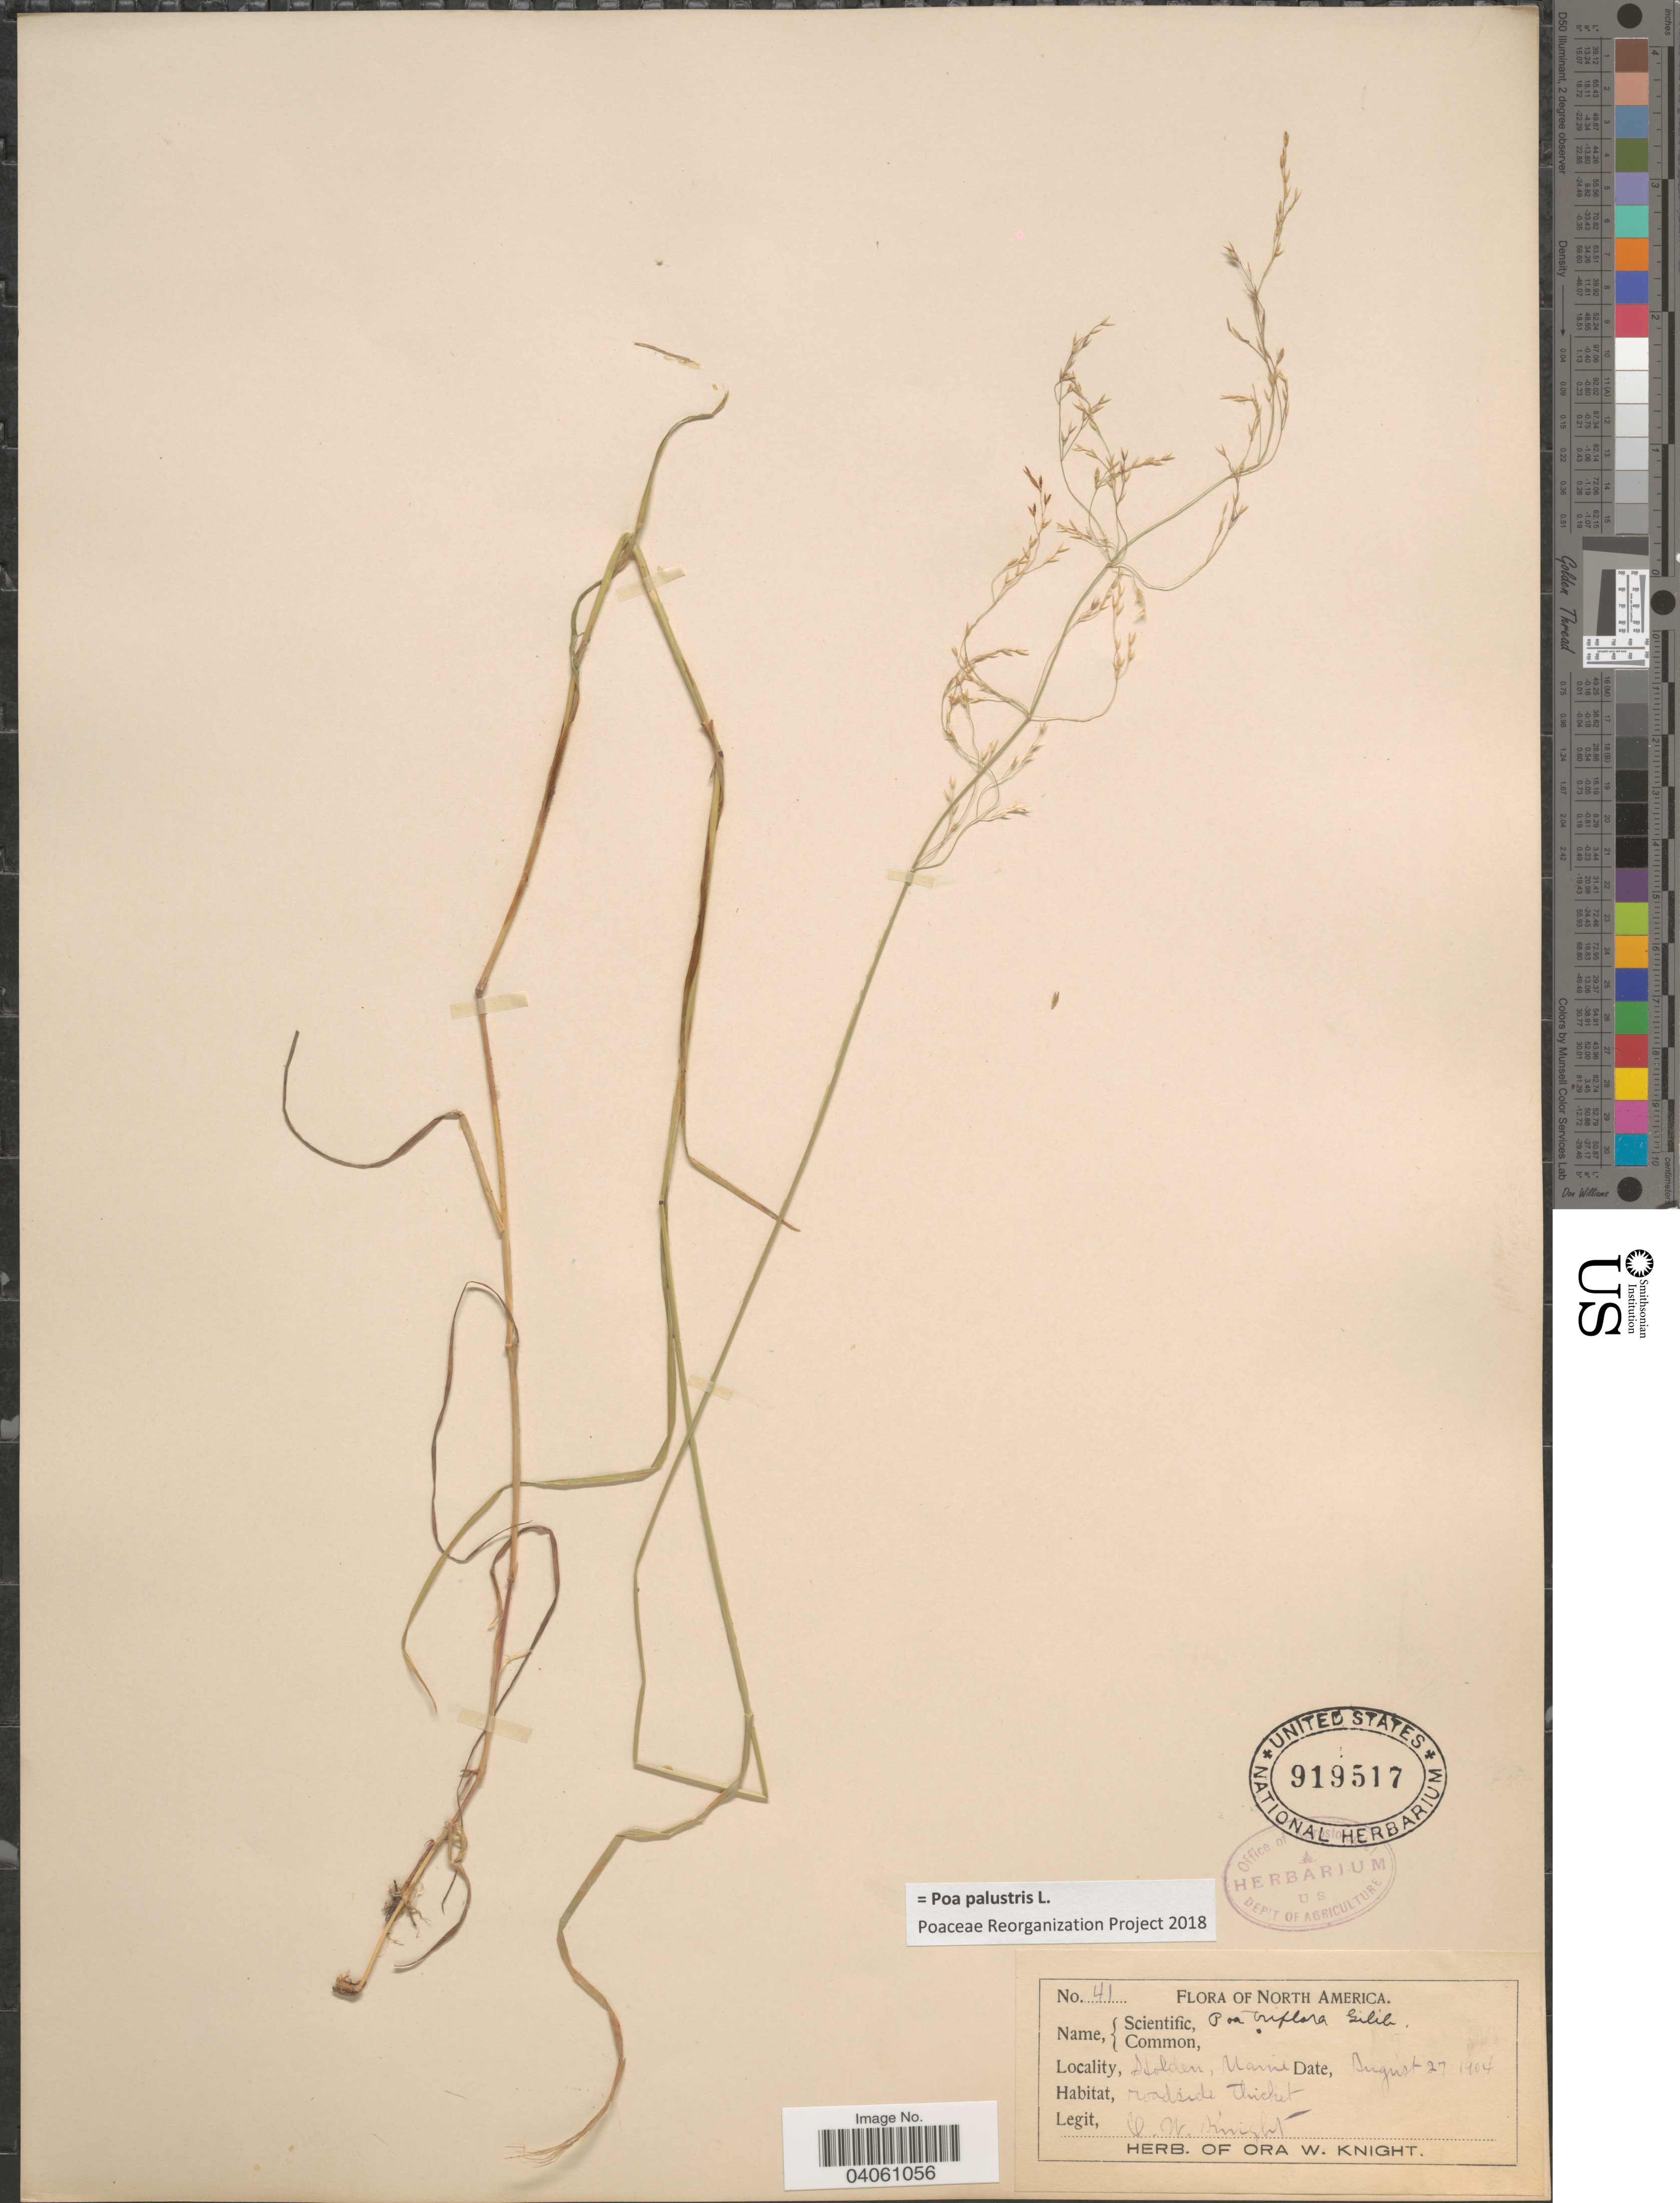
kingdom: Plantae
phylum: Tracheophyta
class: Liliopsida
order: Poales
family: Poaceae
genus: Poa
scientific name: Poa palustris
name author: L.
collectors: O. Knight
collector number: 41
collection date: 1904-08-27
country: United States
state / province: Maine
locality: Holden.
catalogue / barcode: US 919517